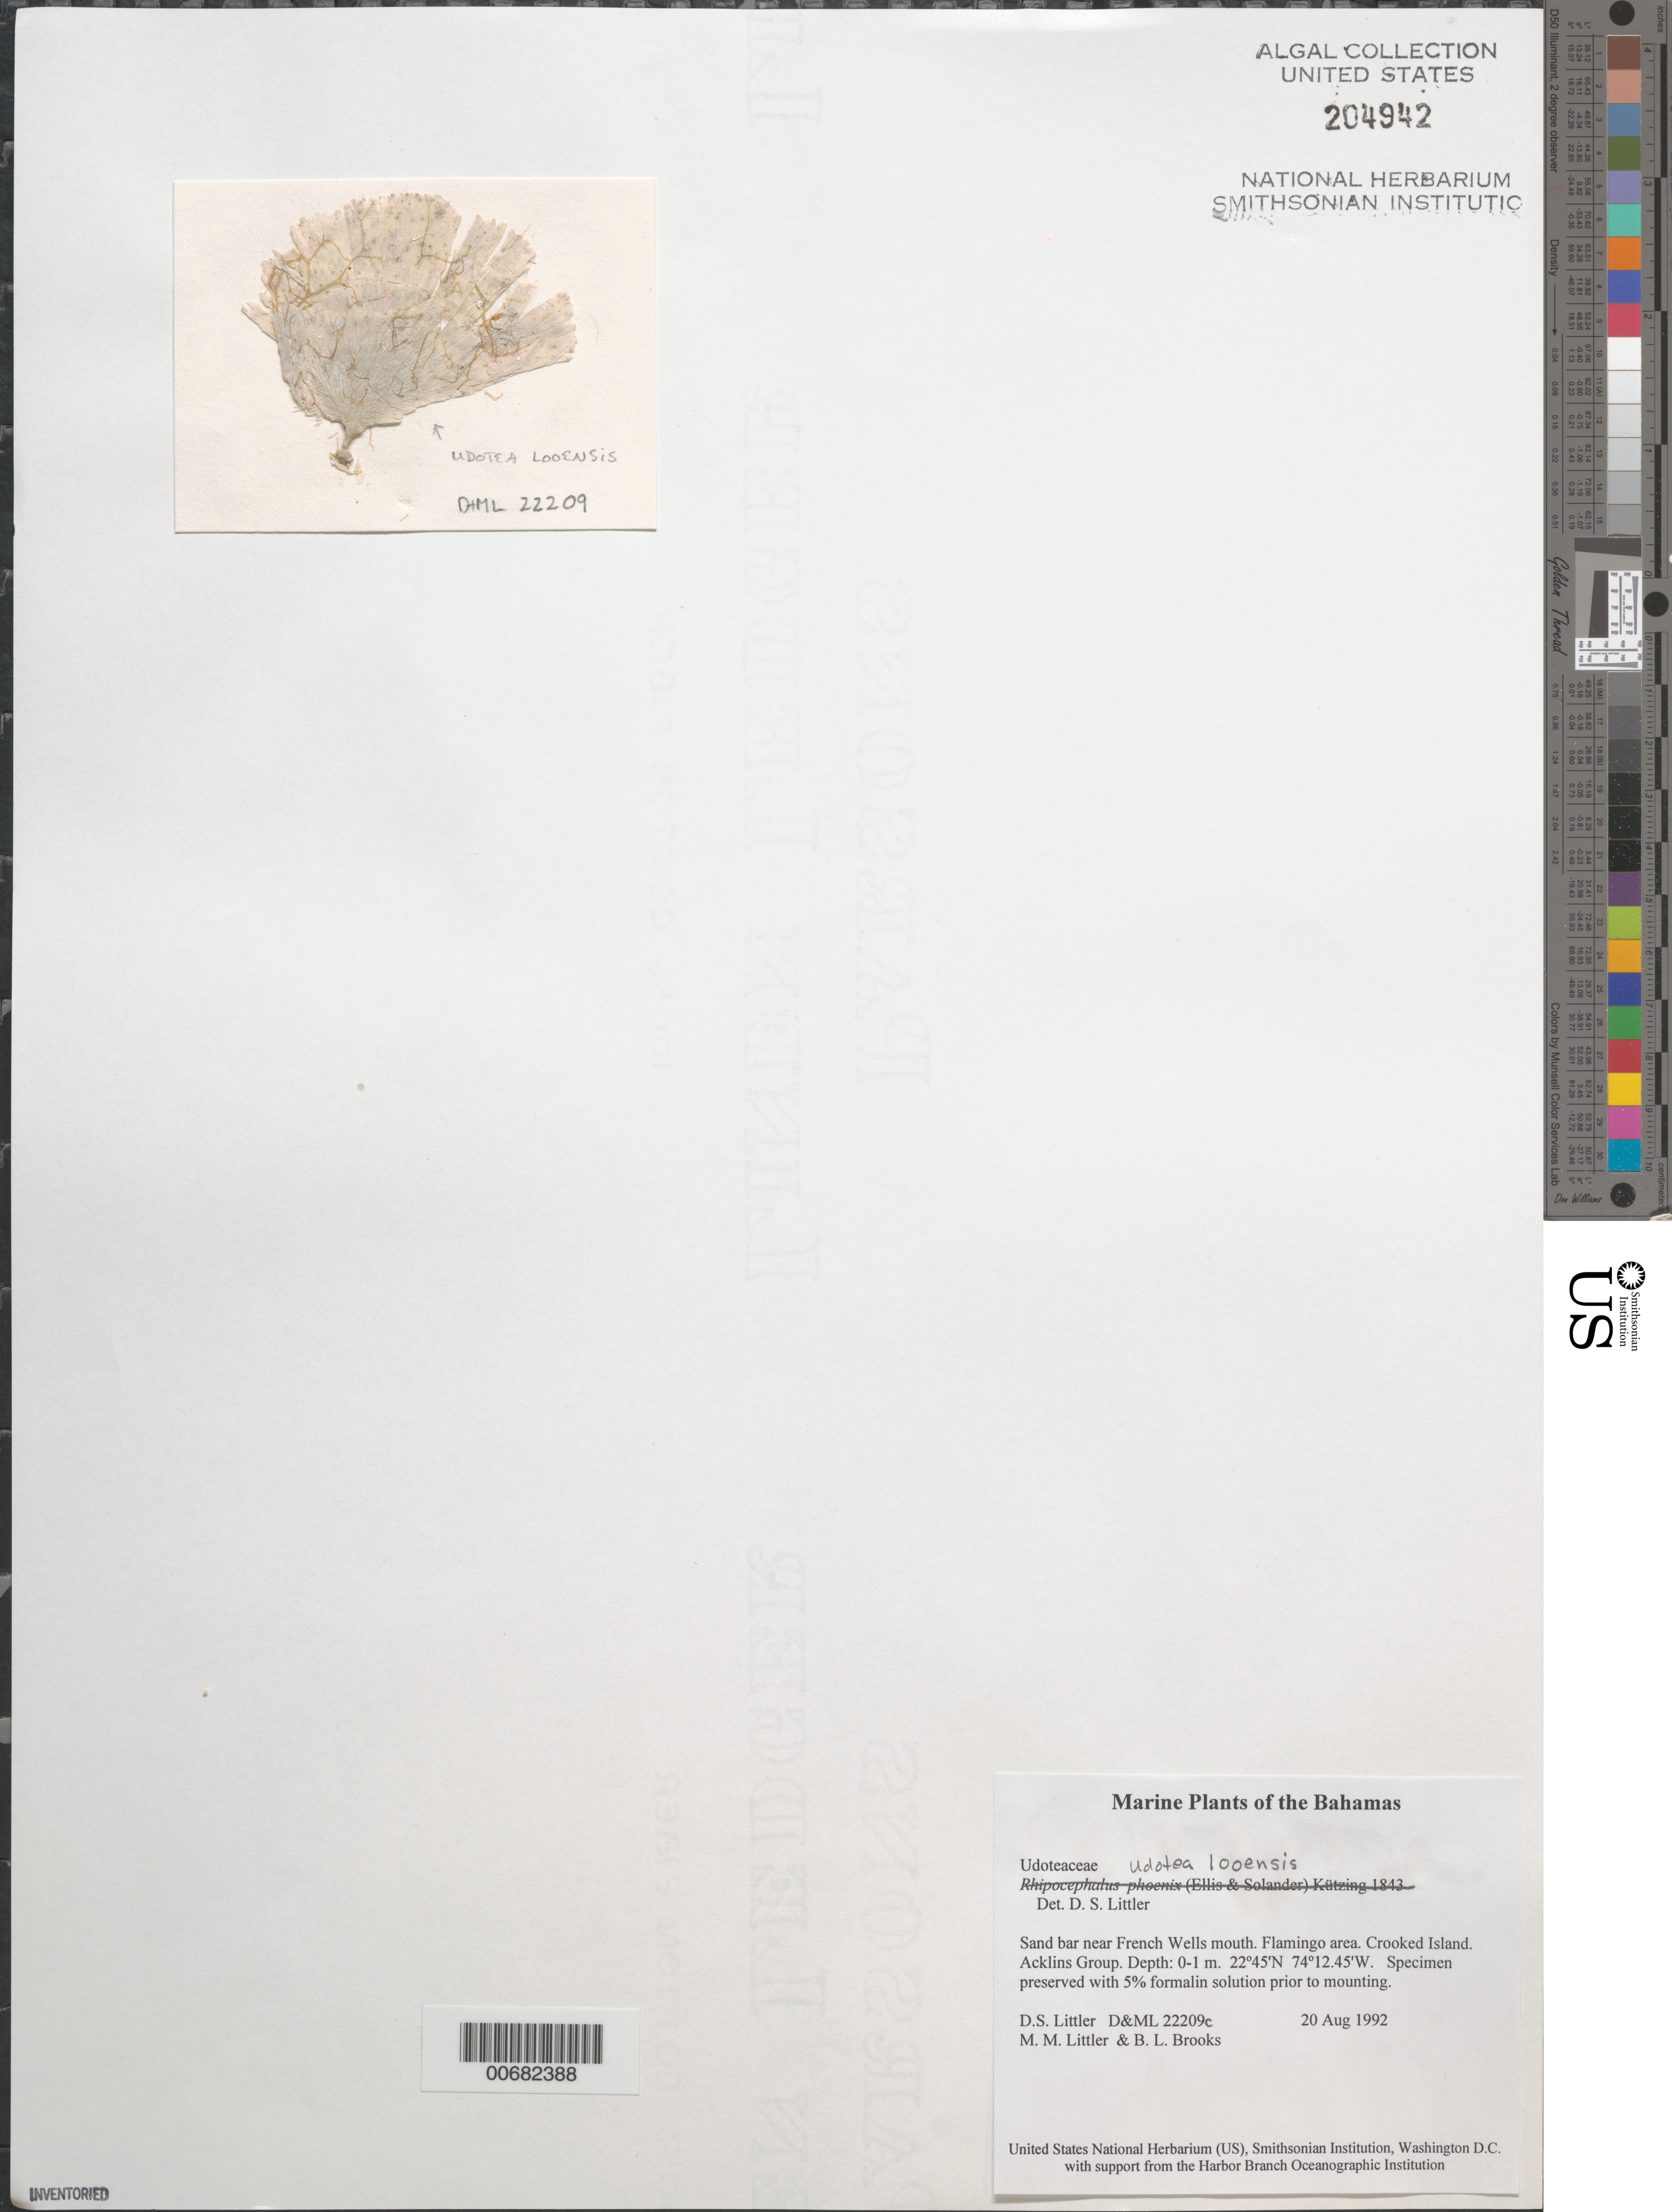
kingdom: Plantae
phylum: Chlorophyta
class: Ulvophyceae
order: Bryopsidales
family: Udoteaceae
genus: Udotea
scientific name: Udotea looensis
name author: D.S. Littler & Littler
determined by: Littler, D. S.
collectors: D. S. Littler, M. M. Littler & B. Brooks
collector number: D&ML 22209c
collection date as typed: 20 Aug 1992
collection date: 1992-08-20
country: Bahamas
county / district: Crooked Island District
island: Crooked Island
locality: Sand bar near French Wells mouth, Flamingo area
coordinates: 22 45' N, 74 12.45' W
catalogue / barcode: US 204942